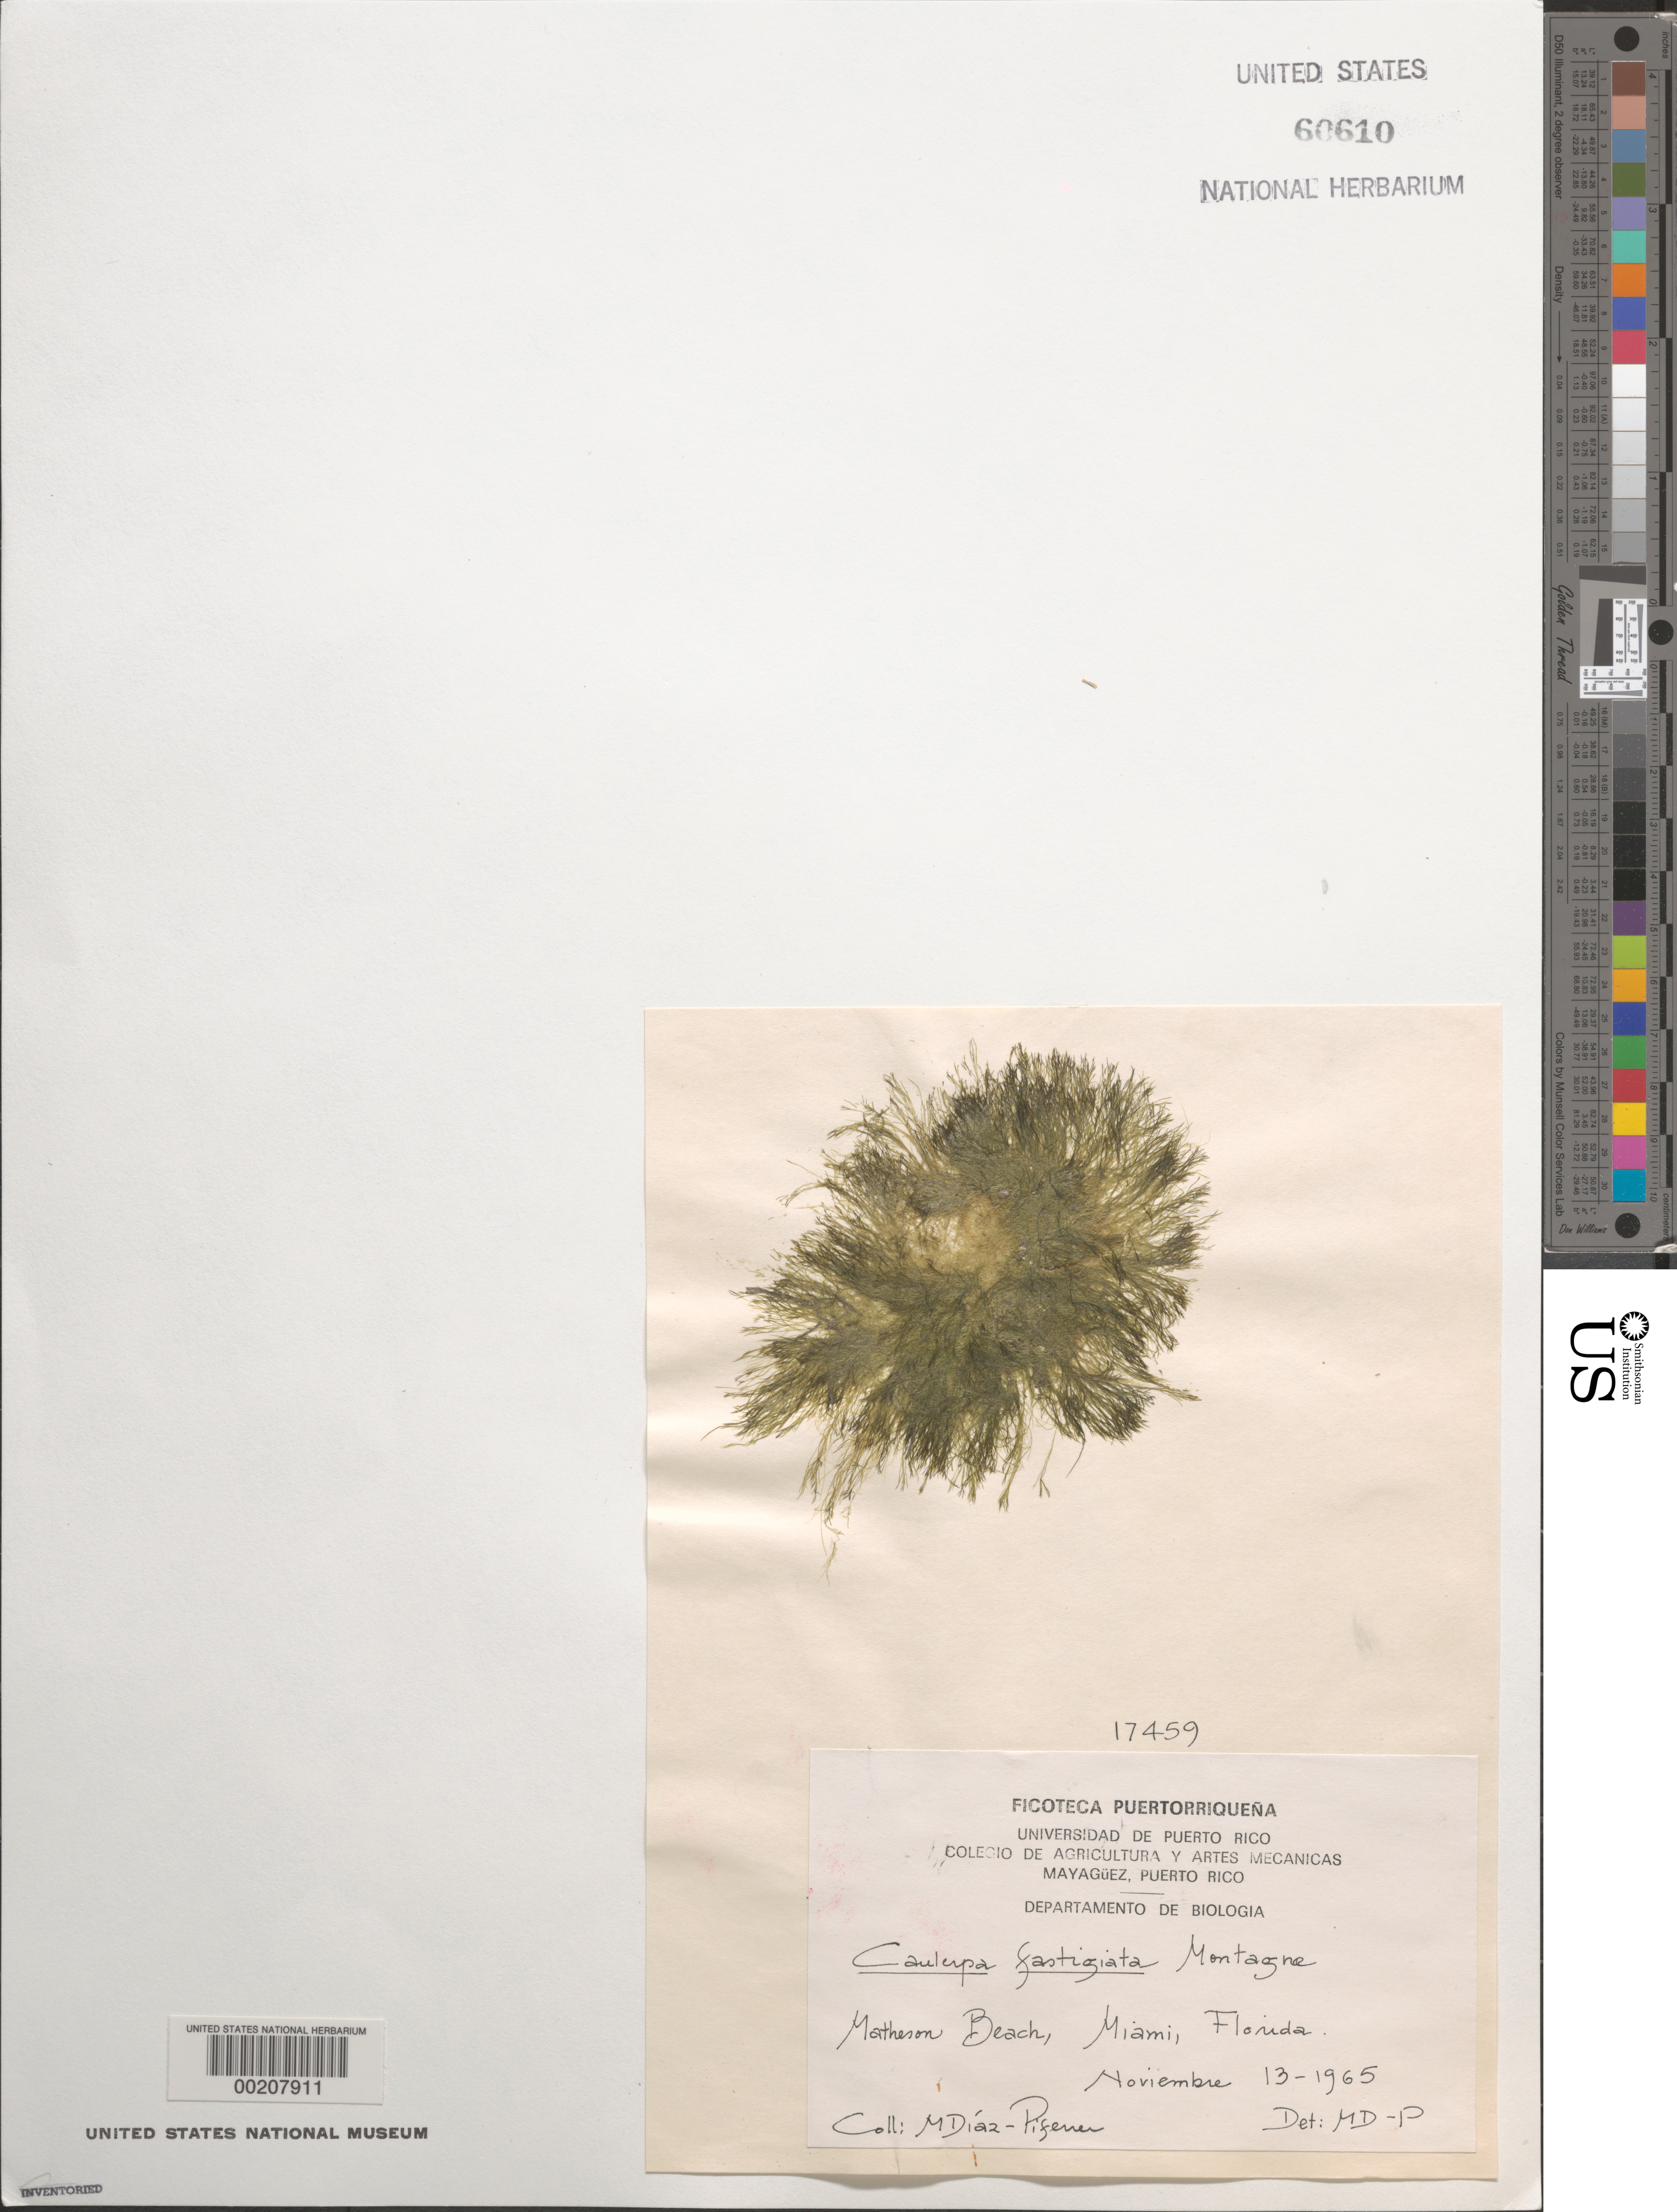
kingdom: Plantae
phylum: Chlorophyta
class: Ulvophyceae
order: Bryopsidales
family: Caulerpaceae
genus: Caulerpa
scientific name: Caulerpa fastigiata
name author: Mont.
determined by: Diaz-Piferrer, M.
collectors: M. Diaz-Piferrer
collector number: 17459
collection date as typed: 13 Nov 1965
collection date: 1965-11-13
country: United States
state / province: Florida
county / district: Miami-Dade County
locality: Miami, Matheson Beach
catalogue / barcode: US 60610